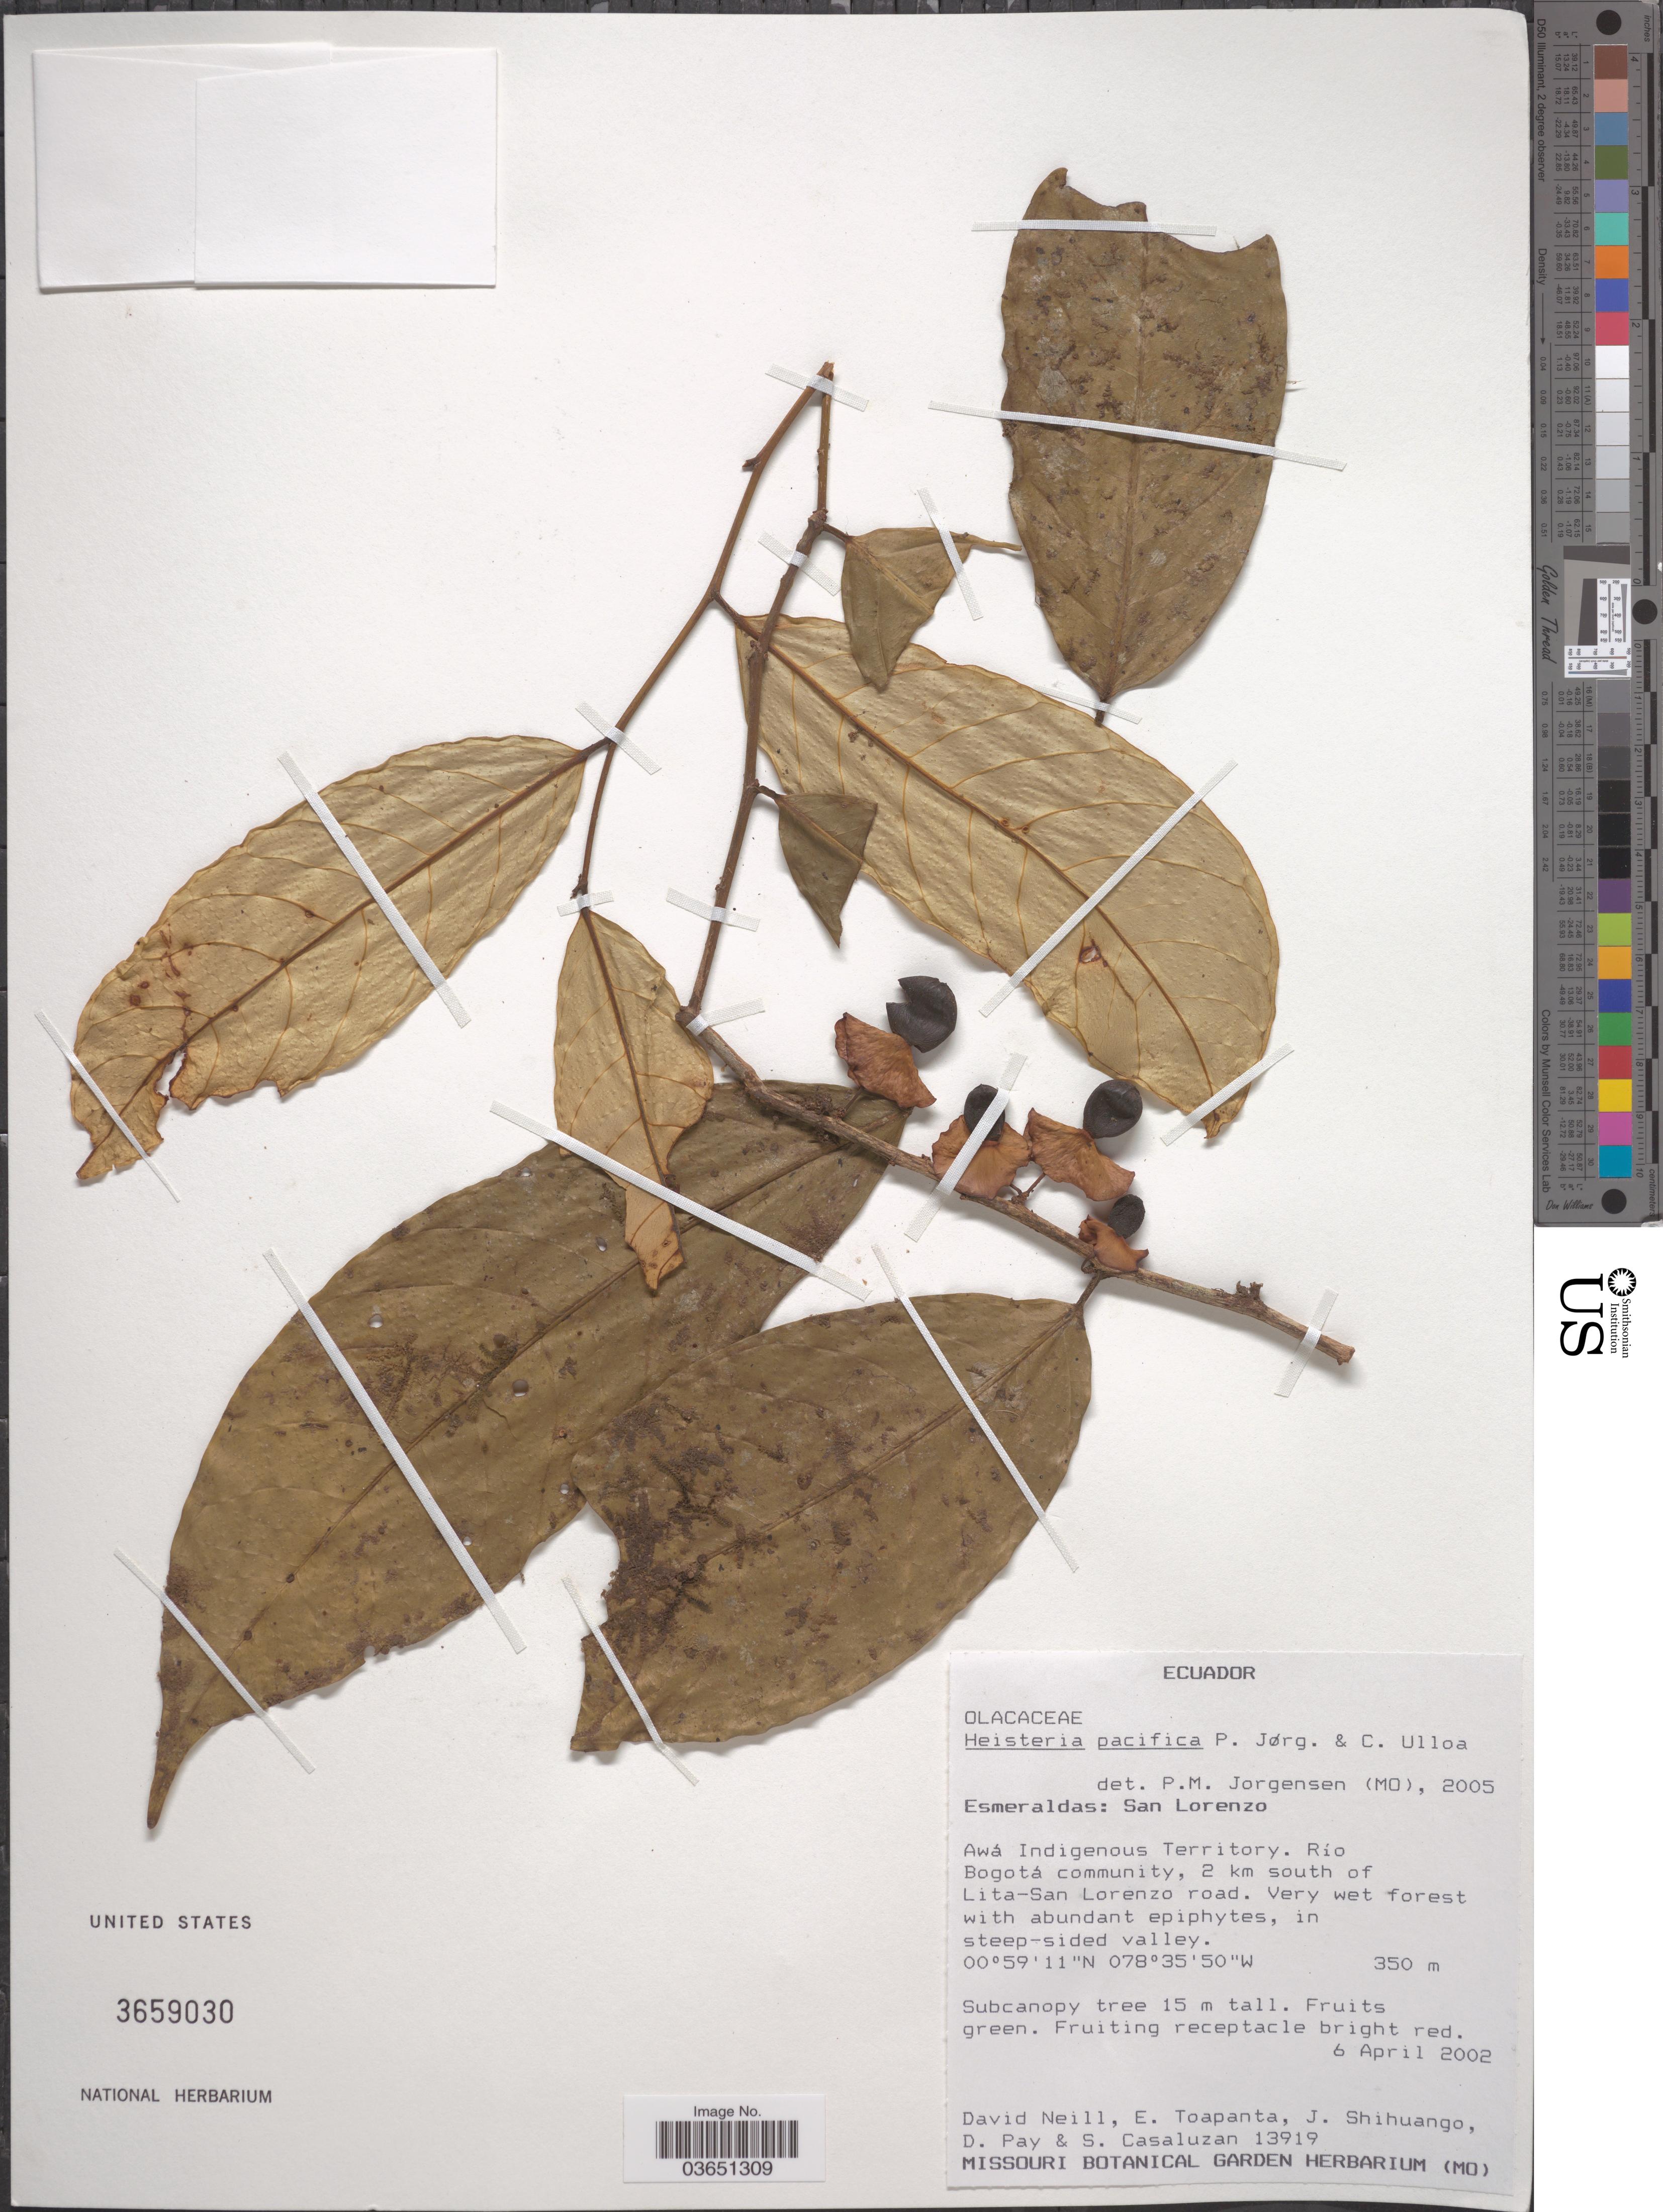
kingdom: Plantae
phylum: Tracheophyta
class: Magnoliopsida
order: Santalales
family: Erythropalaceae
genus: Heisteria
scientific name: Heisteria pacifica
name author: P. Jørg. & C. Ulloa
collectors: D. Neill, E. Toapanta, J. Shihuango, D. Pay & S. Casaluzan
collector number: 13919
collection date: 2002-04-06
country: Ecuador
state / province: Esmeraldas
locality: San Lorenzo. Awá Indigenous Territory. Río Bogotá community, 2 km south of Lita-San Lorenzo road.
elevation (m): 350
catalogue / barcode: US 3659030